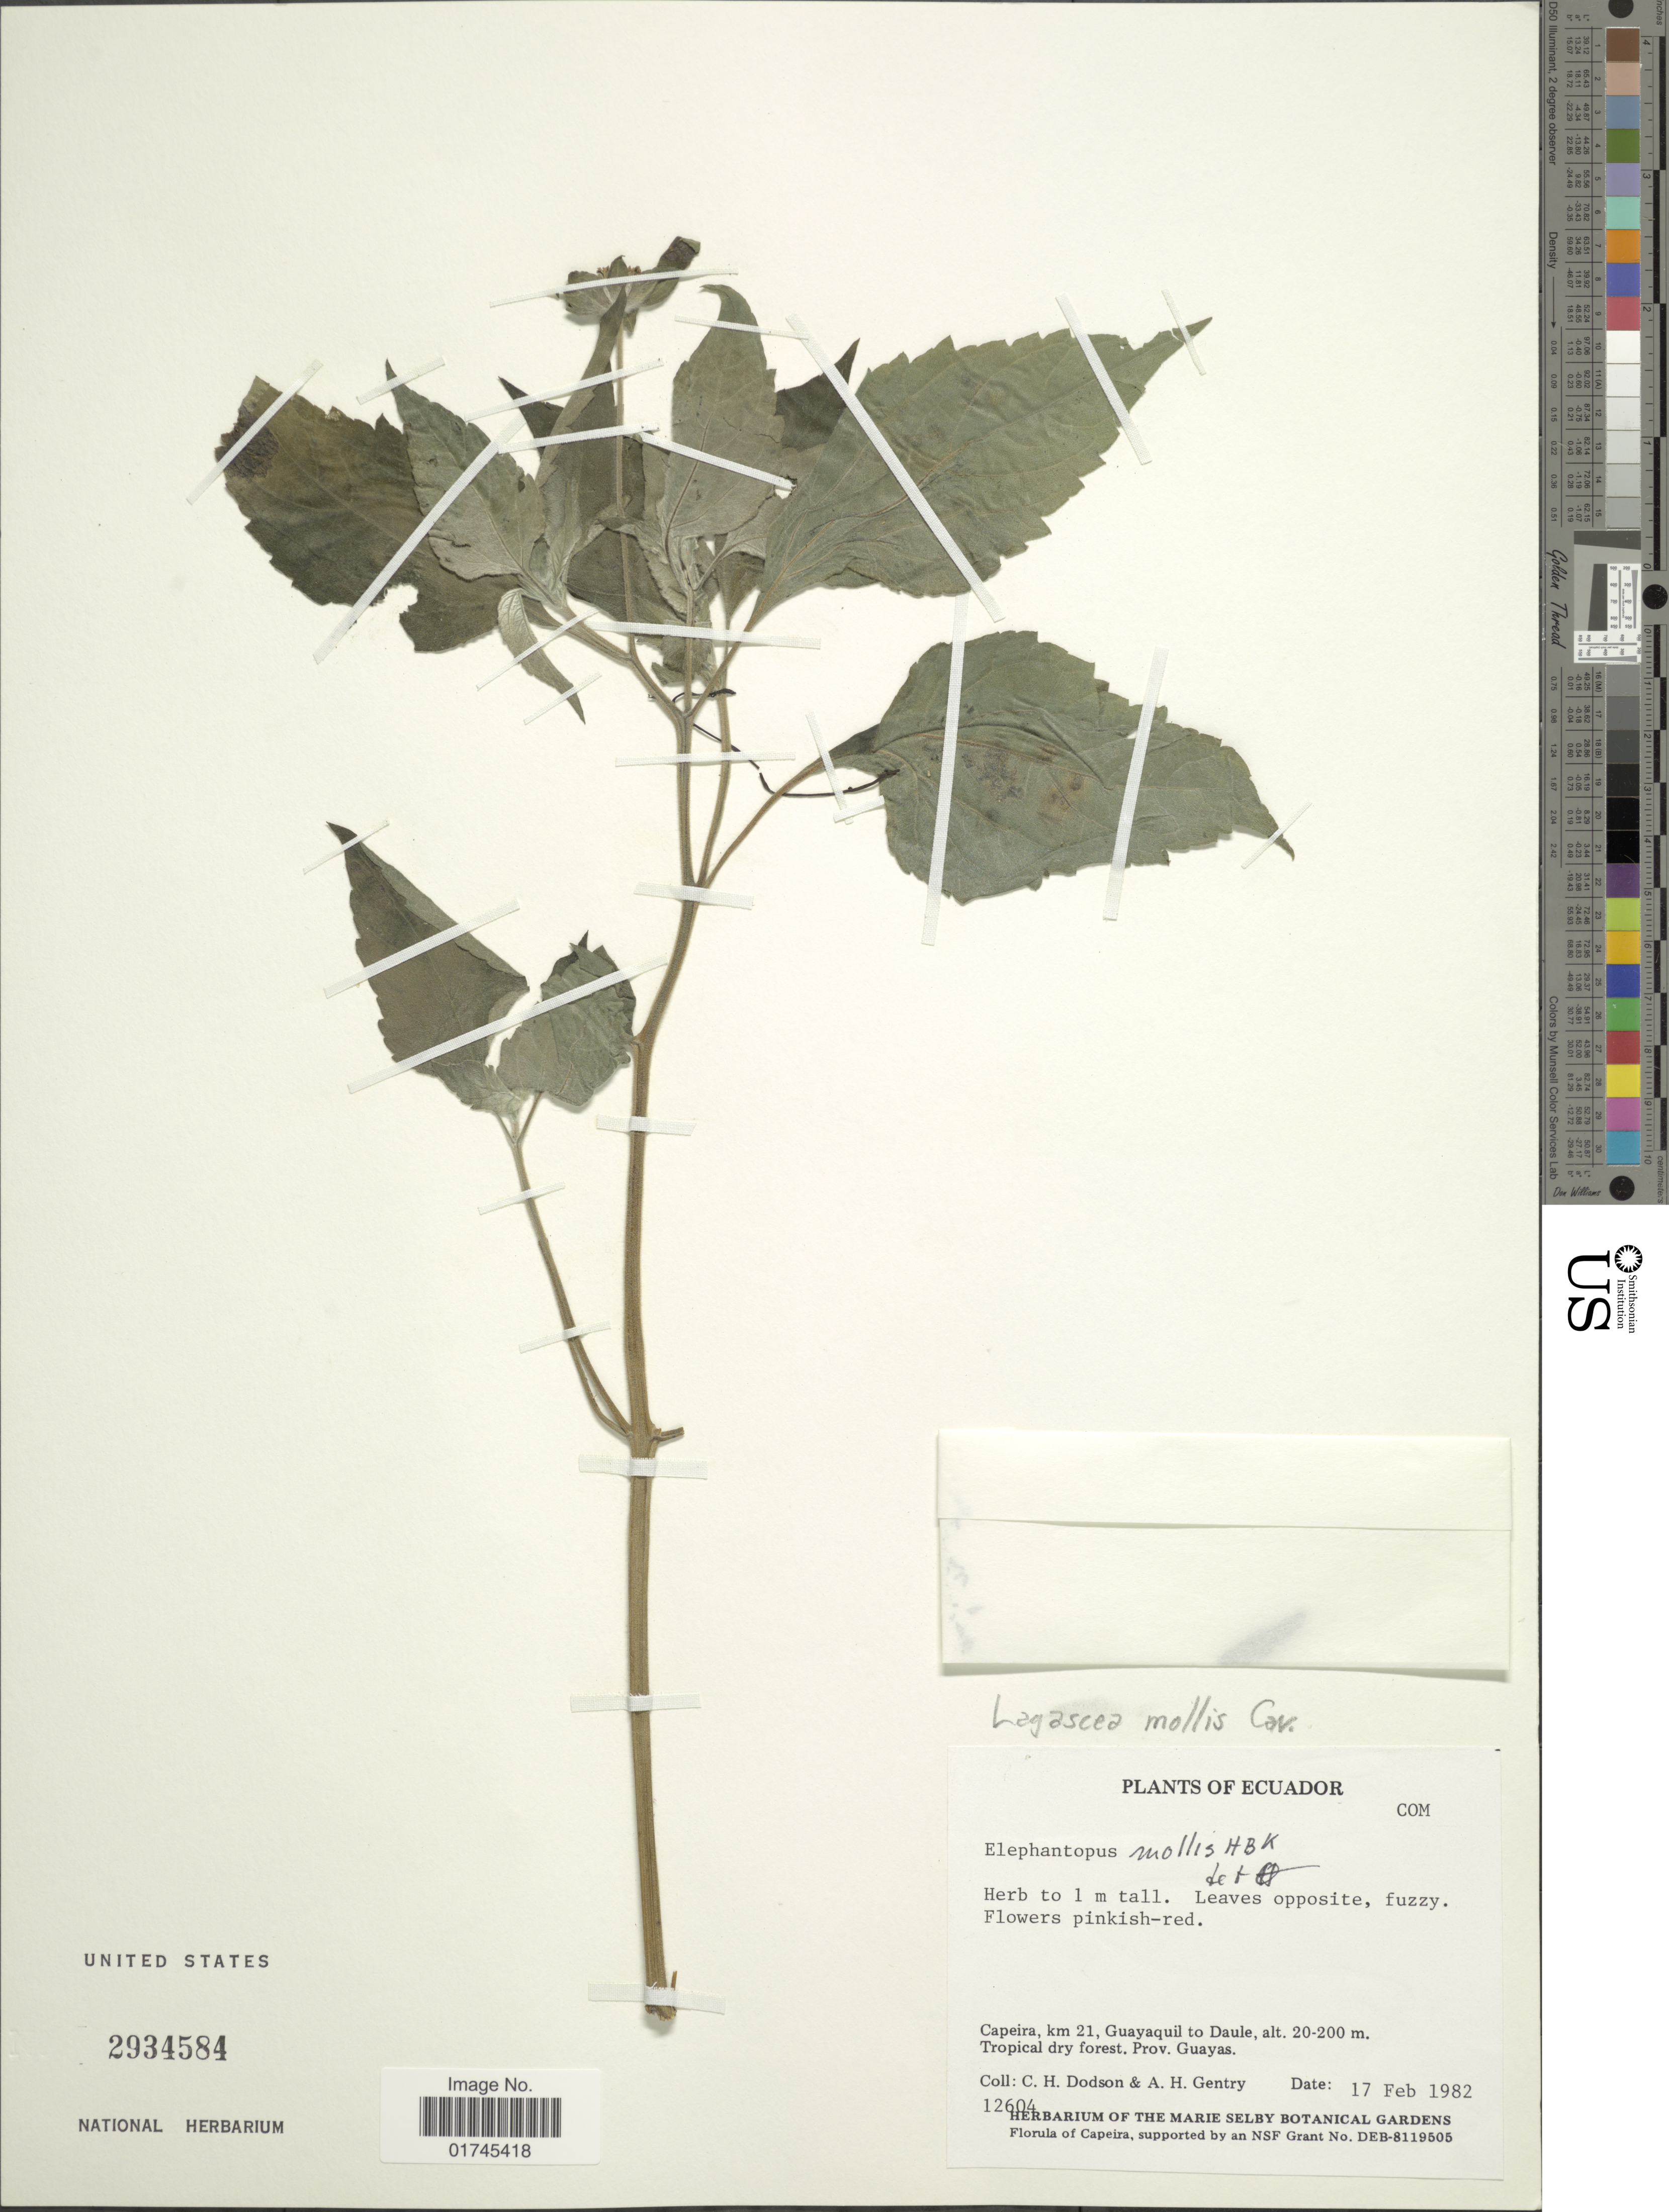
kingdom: Plantae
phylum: Tracheophyta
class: Magnoliopsida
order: Asterales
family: Asteraceae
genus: Lagascea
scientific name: Lagascea mollis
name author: Cav.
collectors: C. H. Dodson & A. H. Gentry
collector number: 12604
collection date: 1982-02-17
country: Ecuador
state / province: Guayas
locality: Capeira, km 21, Guayaquil to Daule.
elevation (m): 20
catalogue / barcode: US 2934584